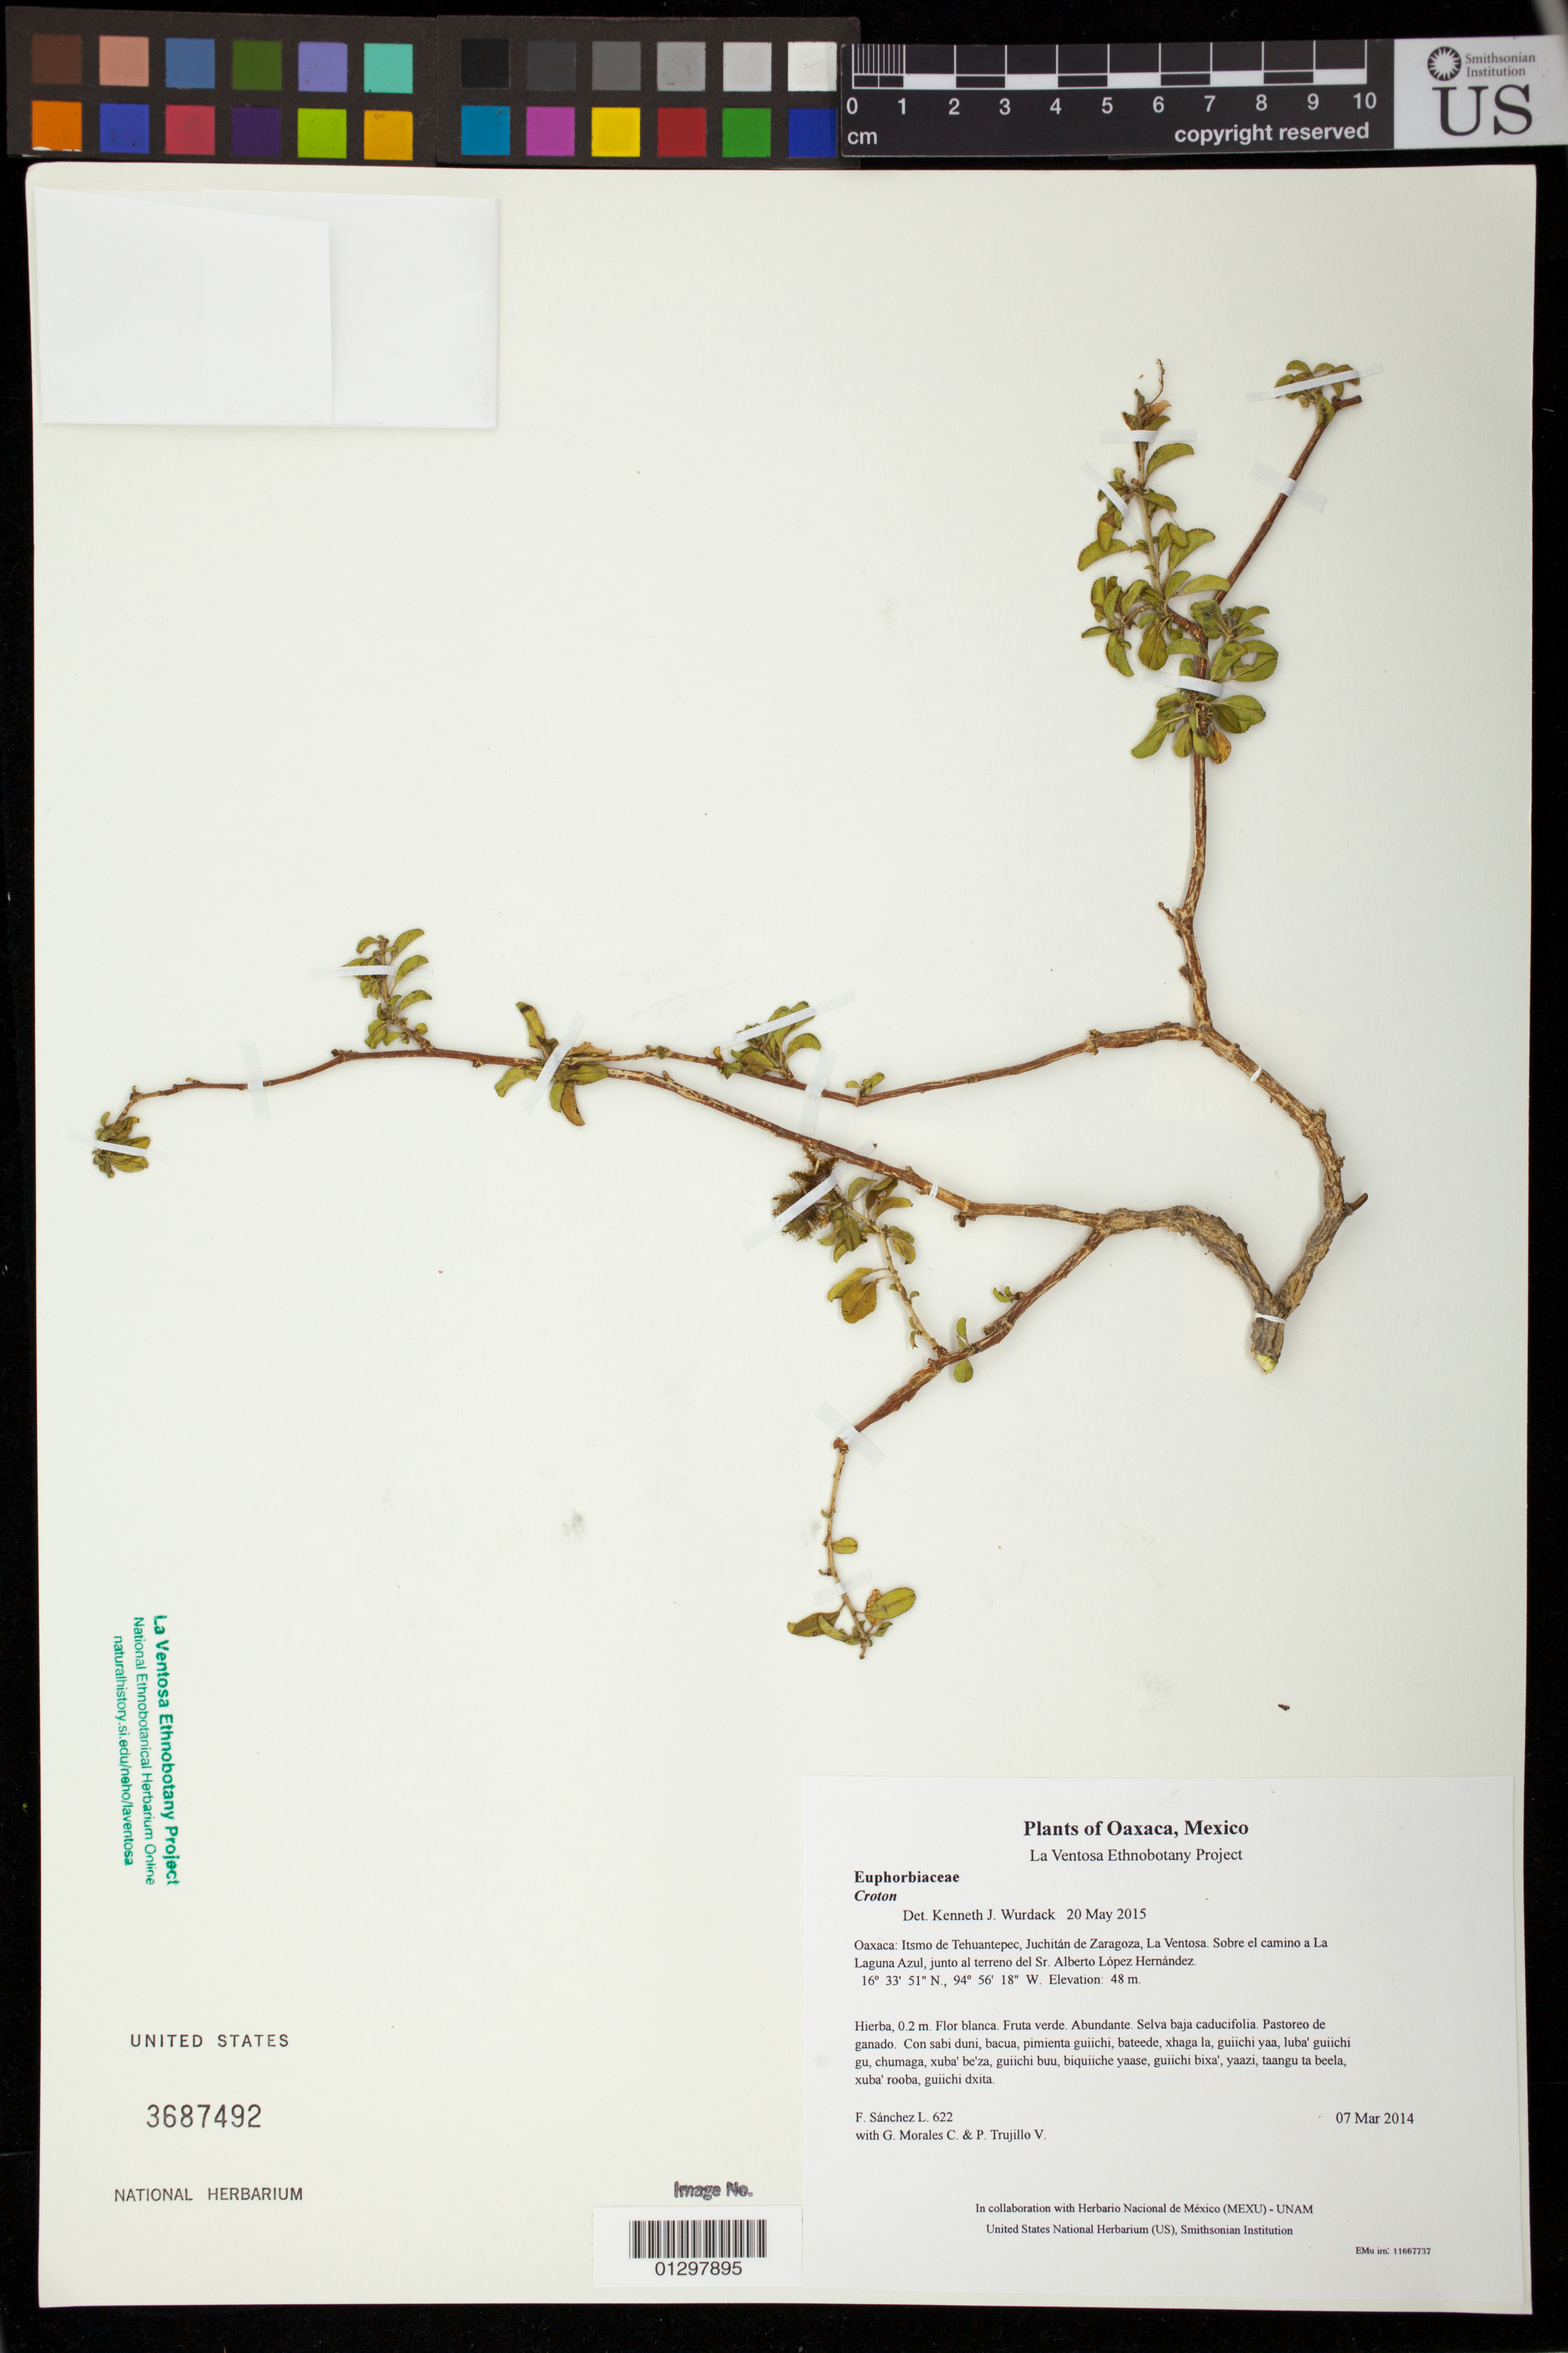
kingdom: Plantae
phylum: Tracheophyta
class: Magnoliopsida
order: Malpighiales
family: Euphorbiaceae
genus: Croton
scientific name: Croton ovalifolius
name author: Vahl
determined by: Berry, P. E.; Van Ee, B. W.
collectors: F. Sánchez L., G. Morales C. & P. Trujillo V.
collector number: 622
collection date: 2014-03-07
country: Mexico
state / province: Oaxaca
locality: Itsmo de Tehuantepec, Juchitán de Zaragoza, La Ventosa. Sobre el camino a La Laguna Azul, junto al terreno del Sr. Alberto López Hernández.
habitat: Selva baja caducifolia. Pastoreo de ganado.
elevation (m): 48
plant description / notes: MEXU, SERO, US; Ghixi bandaga. 0.2 m. Guie' naquichi'. Cuaananaxhi naga'. Stale.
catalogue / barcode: US 3687492